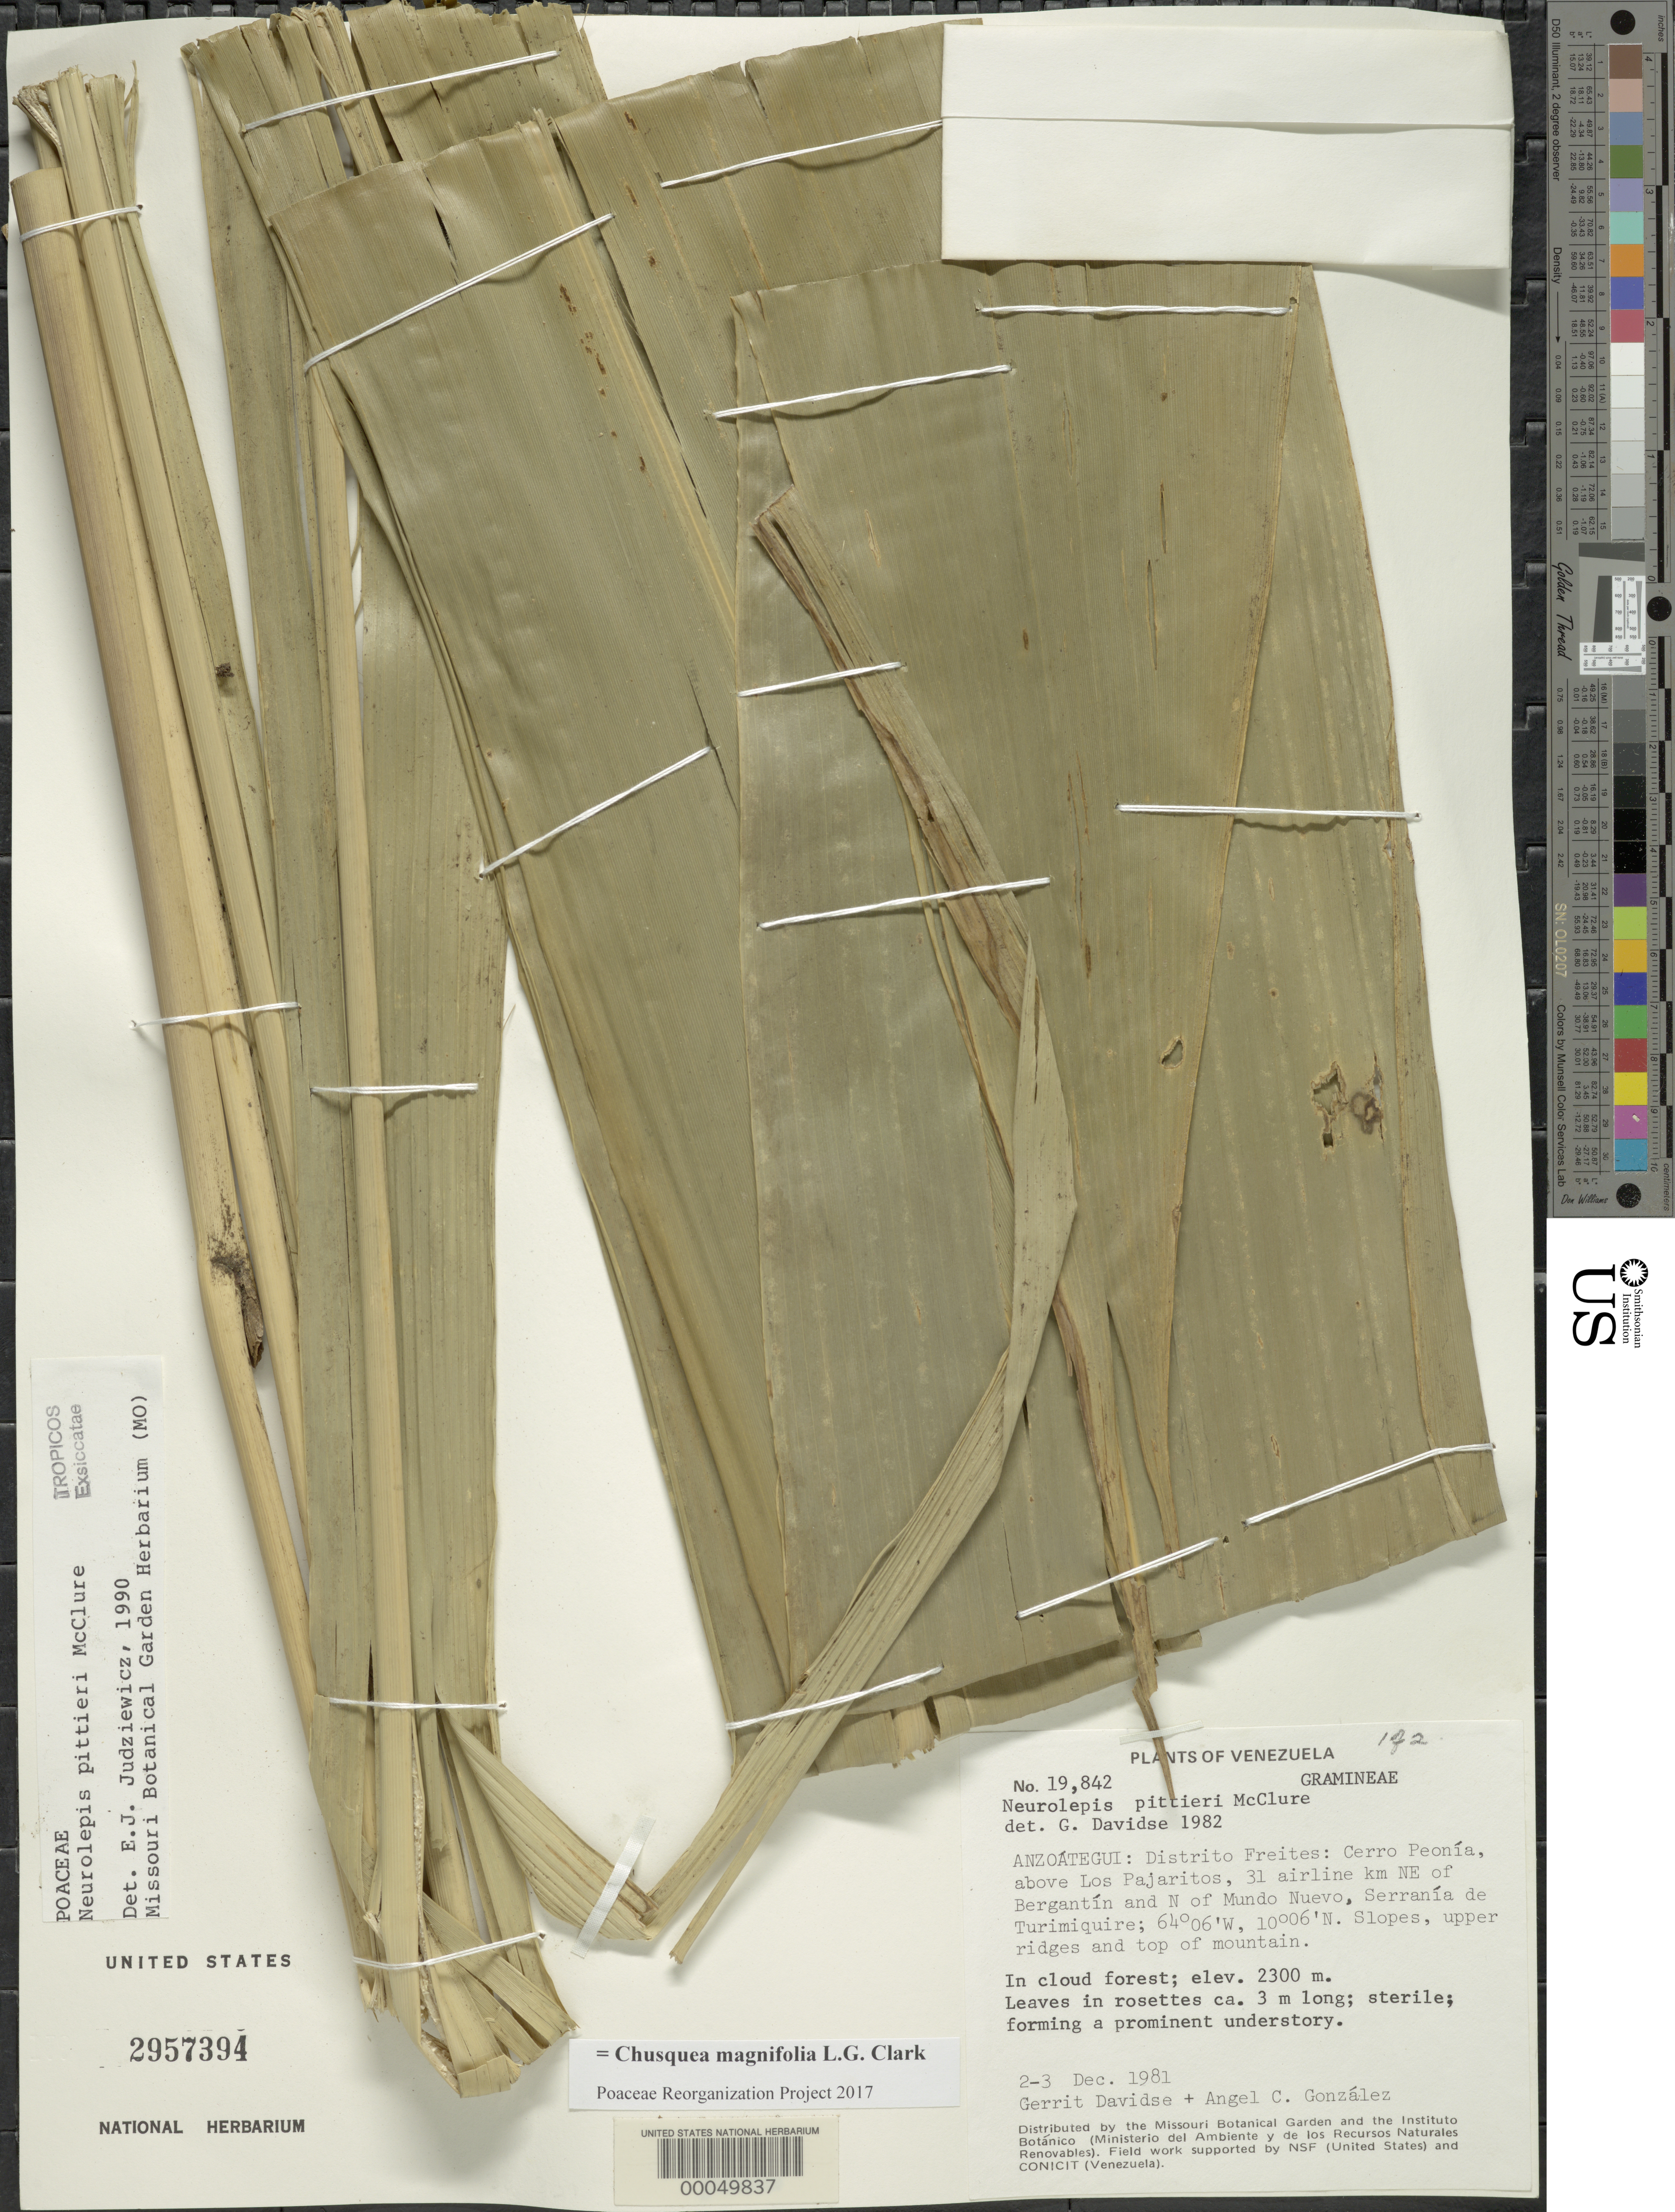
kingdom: Plantae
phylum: Tracheophyta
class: Liliopsida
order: Poales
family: Poaceae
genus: Chusquea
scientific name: Chusquea magnifolia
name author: L.G. Clark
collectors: G. Davidse & A. C. González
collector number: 19842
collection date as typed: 02 Dec 1981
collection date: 1981-12-02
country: Venezuela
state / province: Anzoategui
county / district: Pedro Maria Freites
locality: Cerro peonia above los pajaritos, 31 airline km ne of bergantin and n of munudo nuevo, serrania de turimiquire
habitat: In cloud forest; upper ridges and top of mountain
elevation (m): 2300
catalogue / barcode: US 2957394